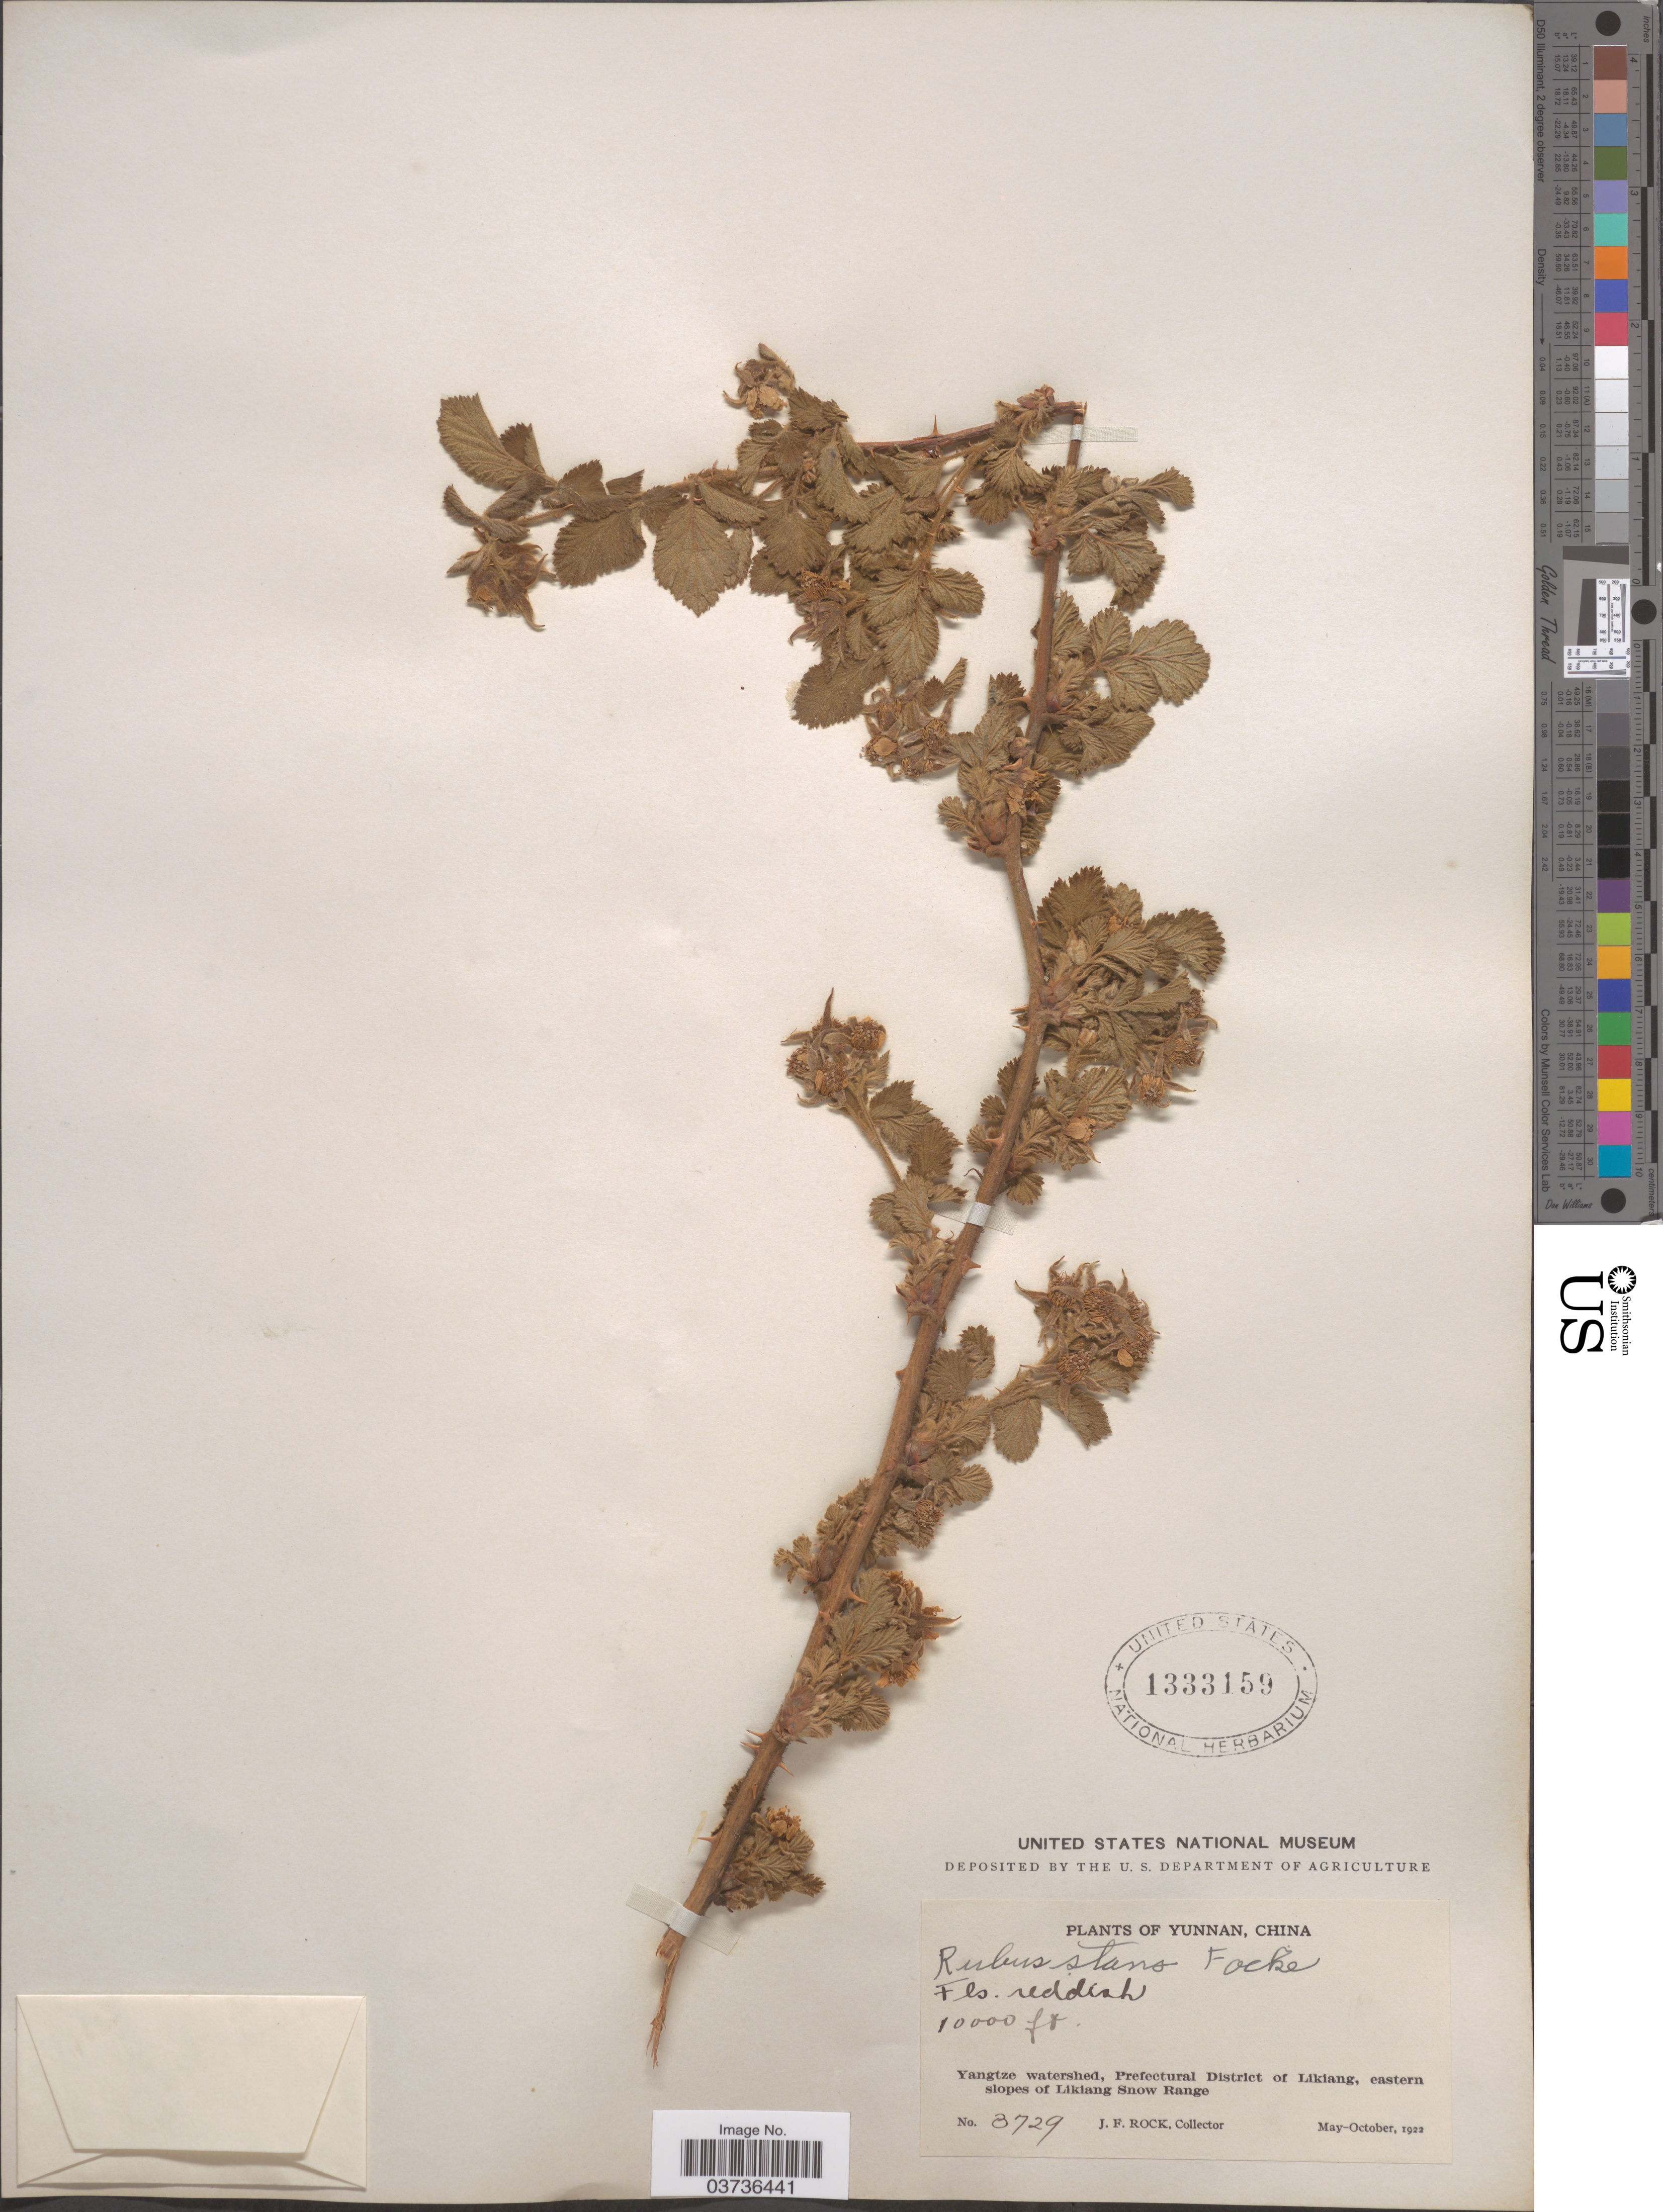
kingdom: Plantae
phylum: Tracheophyta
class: Magnoliopsida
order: Rosales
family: Rosaceae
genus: Rubus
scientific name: Rubus stans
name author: Focke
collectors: J. Rock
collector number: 3729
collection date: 1922-05/1922-10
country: China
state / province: Yunnan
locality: Yangtze watershed, Prefectural District of Likiang, eastern slopes of Likiang Snow Range.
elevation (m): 3048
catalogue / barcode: US 1333159